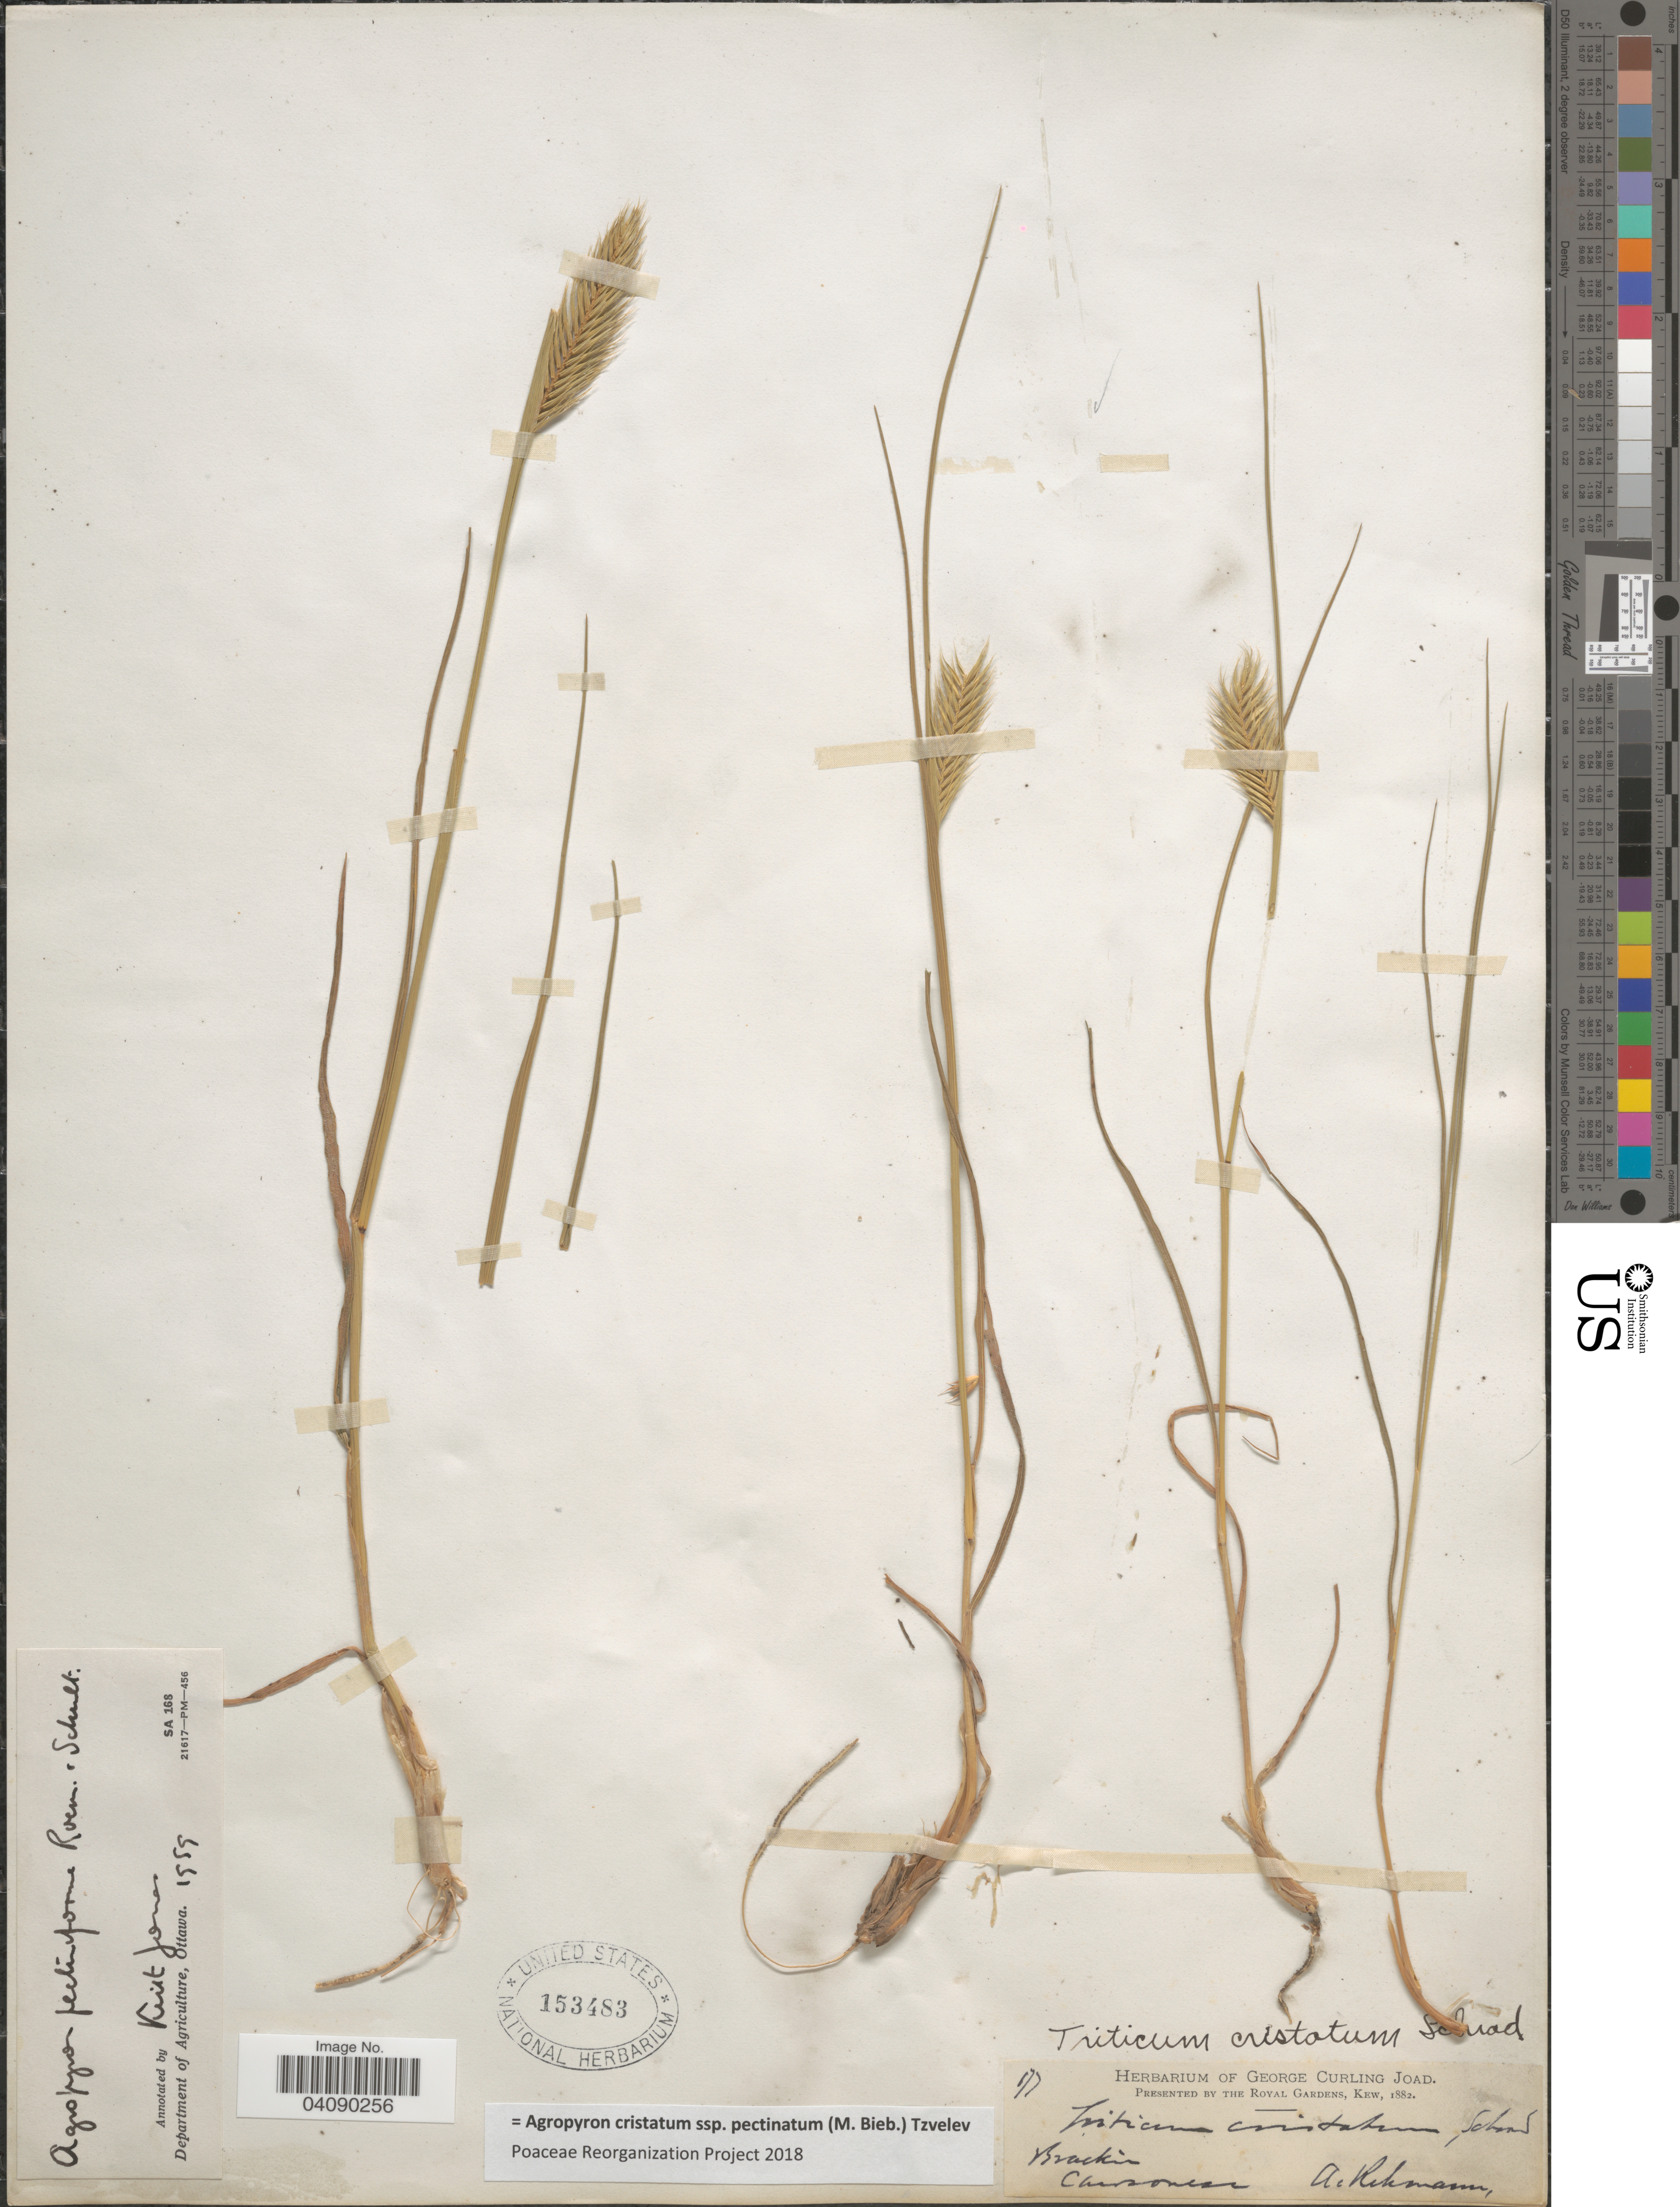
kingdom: Plantae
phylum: Tracheophyta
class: Liliopsida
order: Poales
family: Poaceae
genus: Agropyron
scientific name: Agropyron cristatum subsp. pectinatum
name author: (M. Bieb.) Tzvelev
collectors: A. Rehmann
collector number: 177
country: Ukraine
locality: Brackin. Chersonese. [interpreted]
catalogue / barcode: US 153483